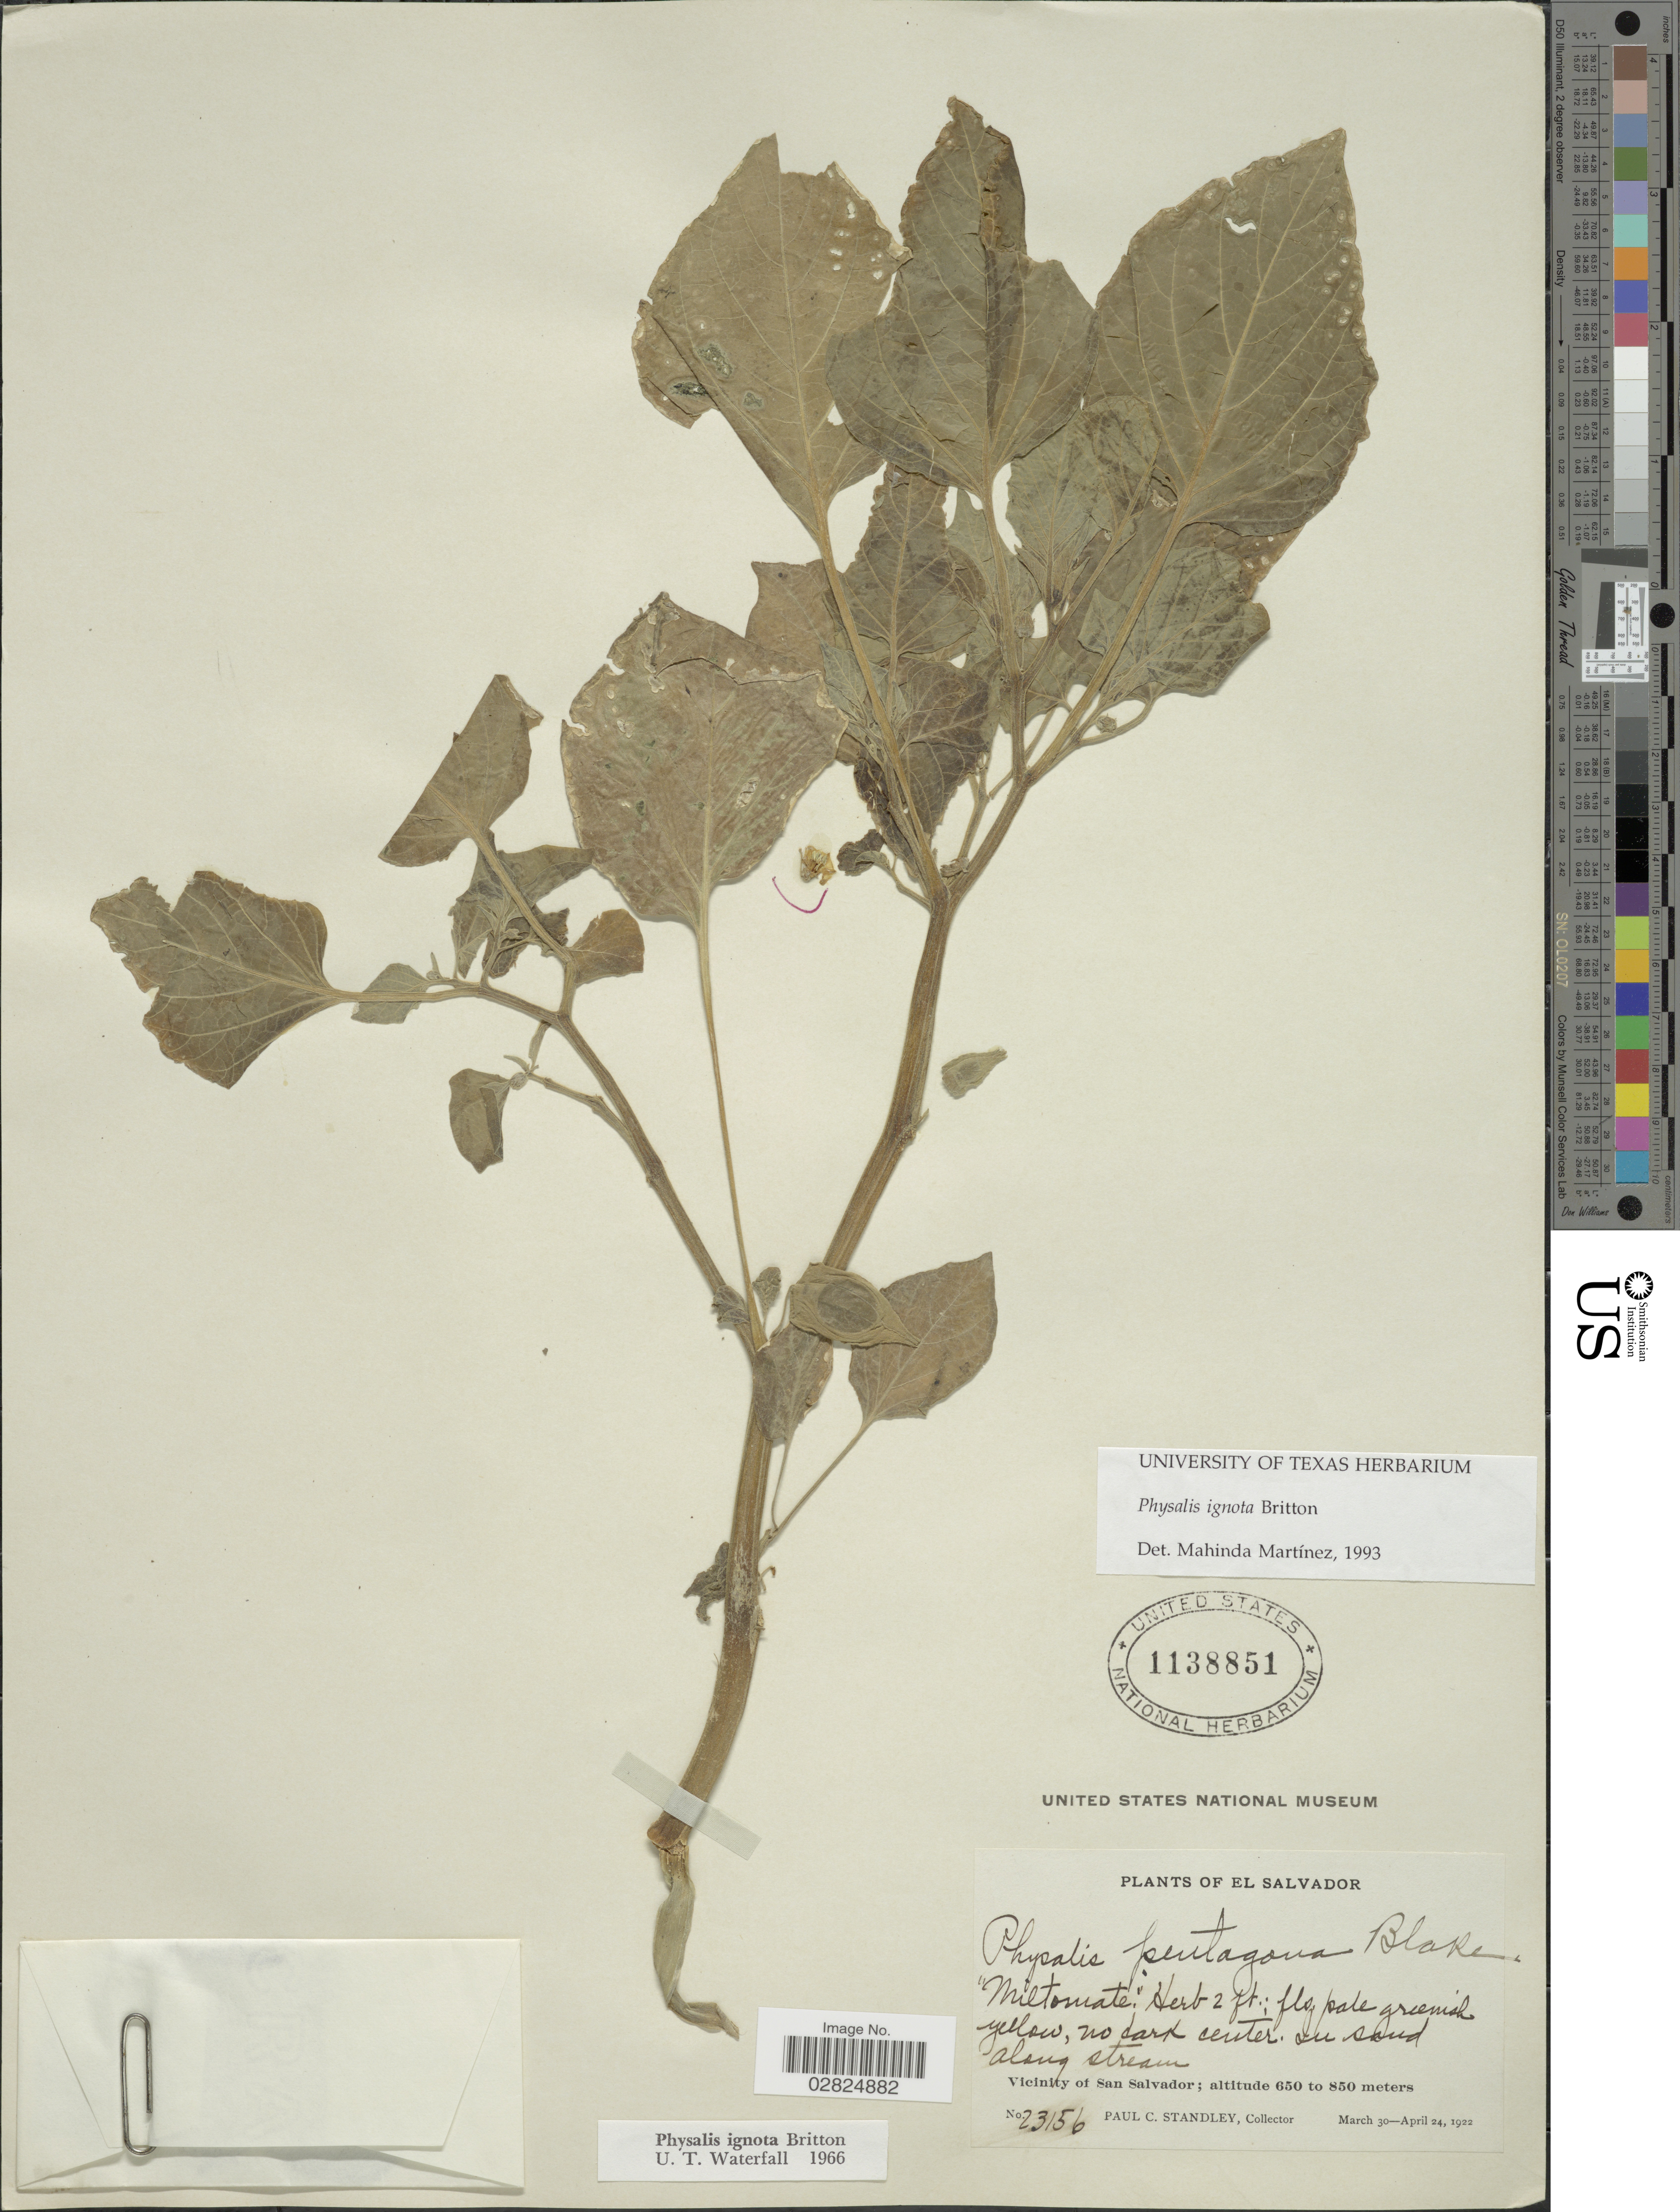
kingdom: Plantae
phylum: Tracheophyta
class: Magnoliopsida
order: Solanales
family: Solanaceae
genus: Physalis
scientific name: Physalis ignota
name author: Britton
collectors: P. C. Standley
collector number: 23156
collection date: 1922-03-30/1922-04-24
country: El Salvador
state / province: San Salvador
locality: In sand along stream. Vicinity of San Salvador.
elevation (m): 650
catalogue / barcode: US 1138851